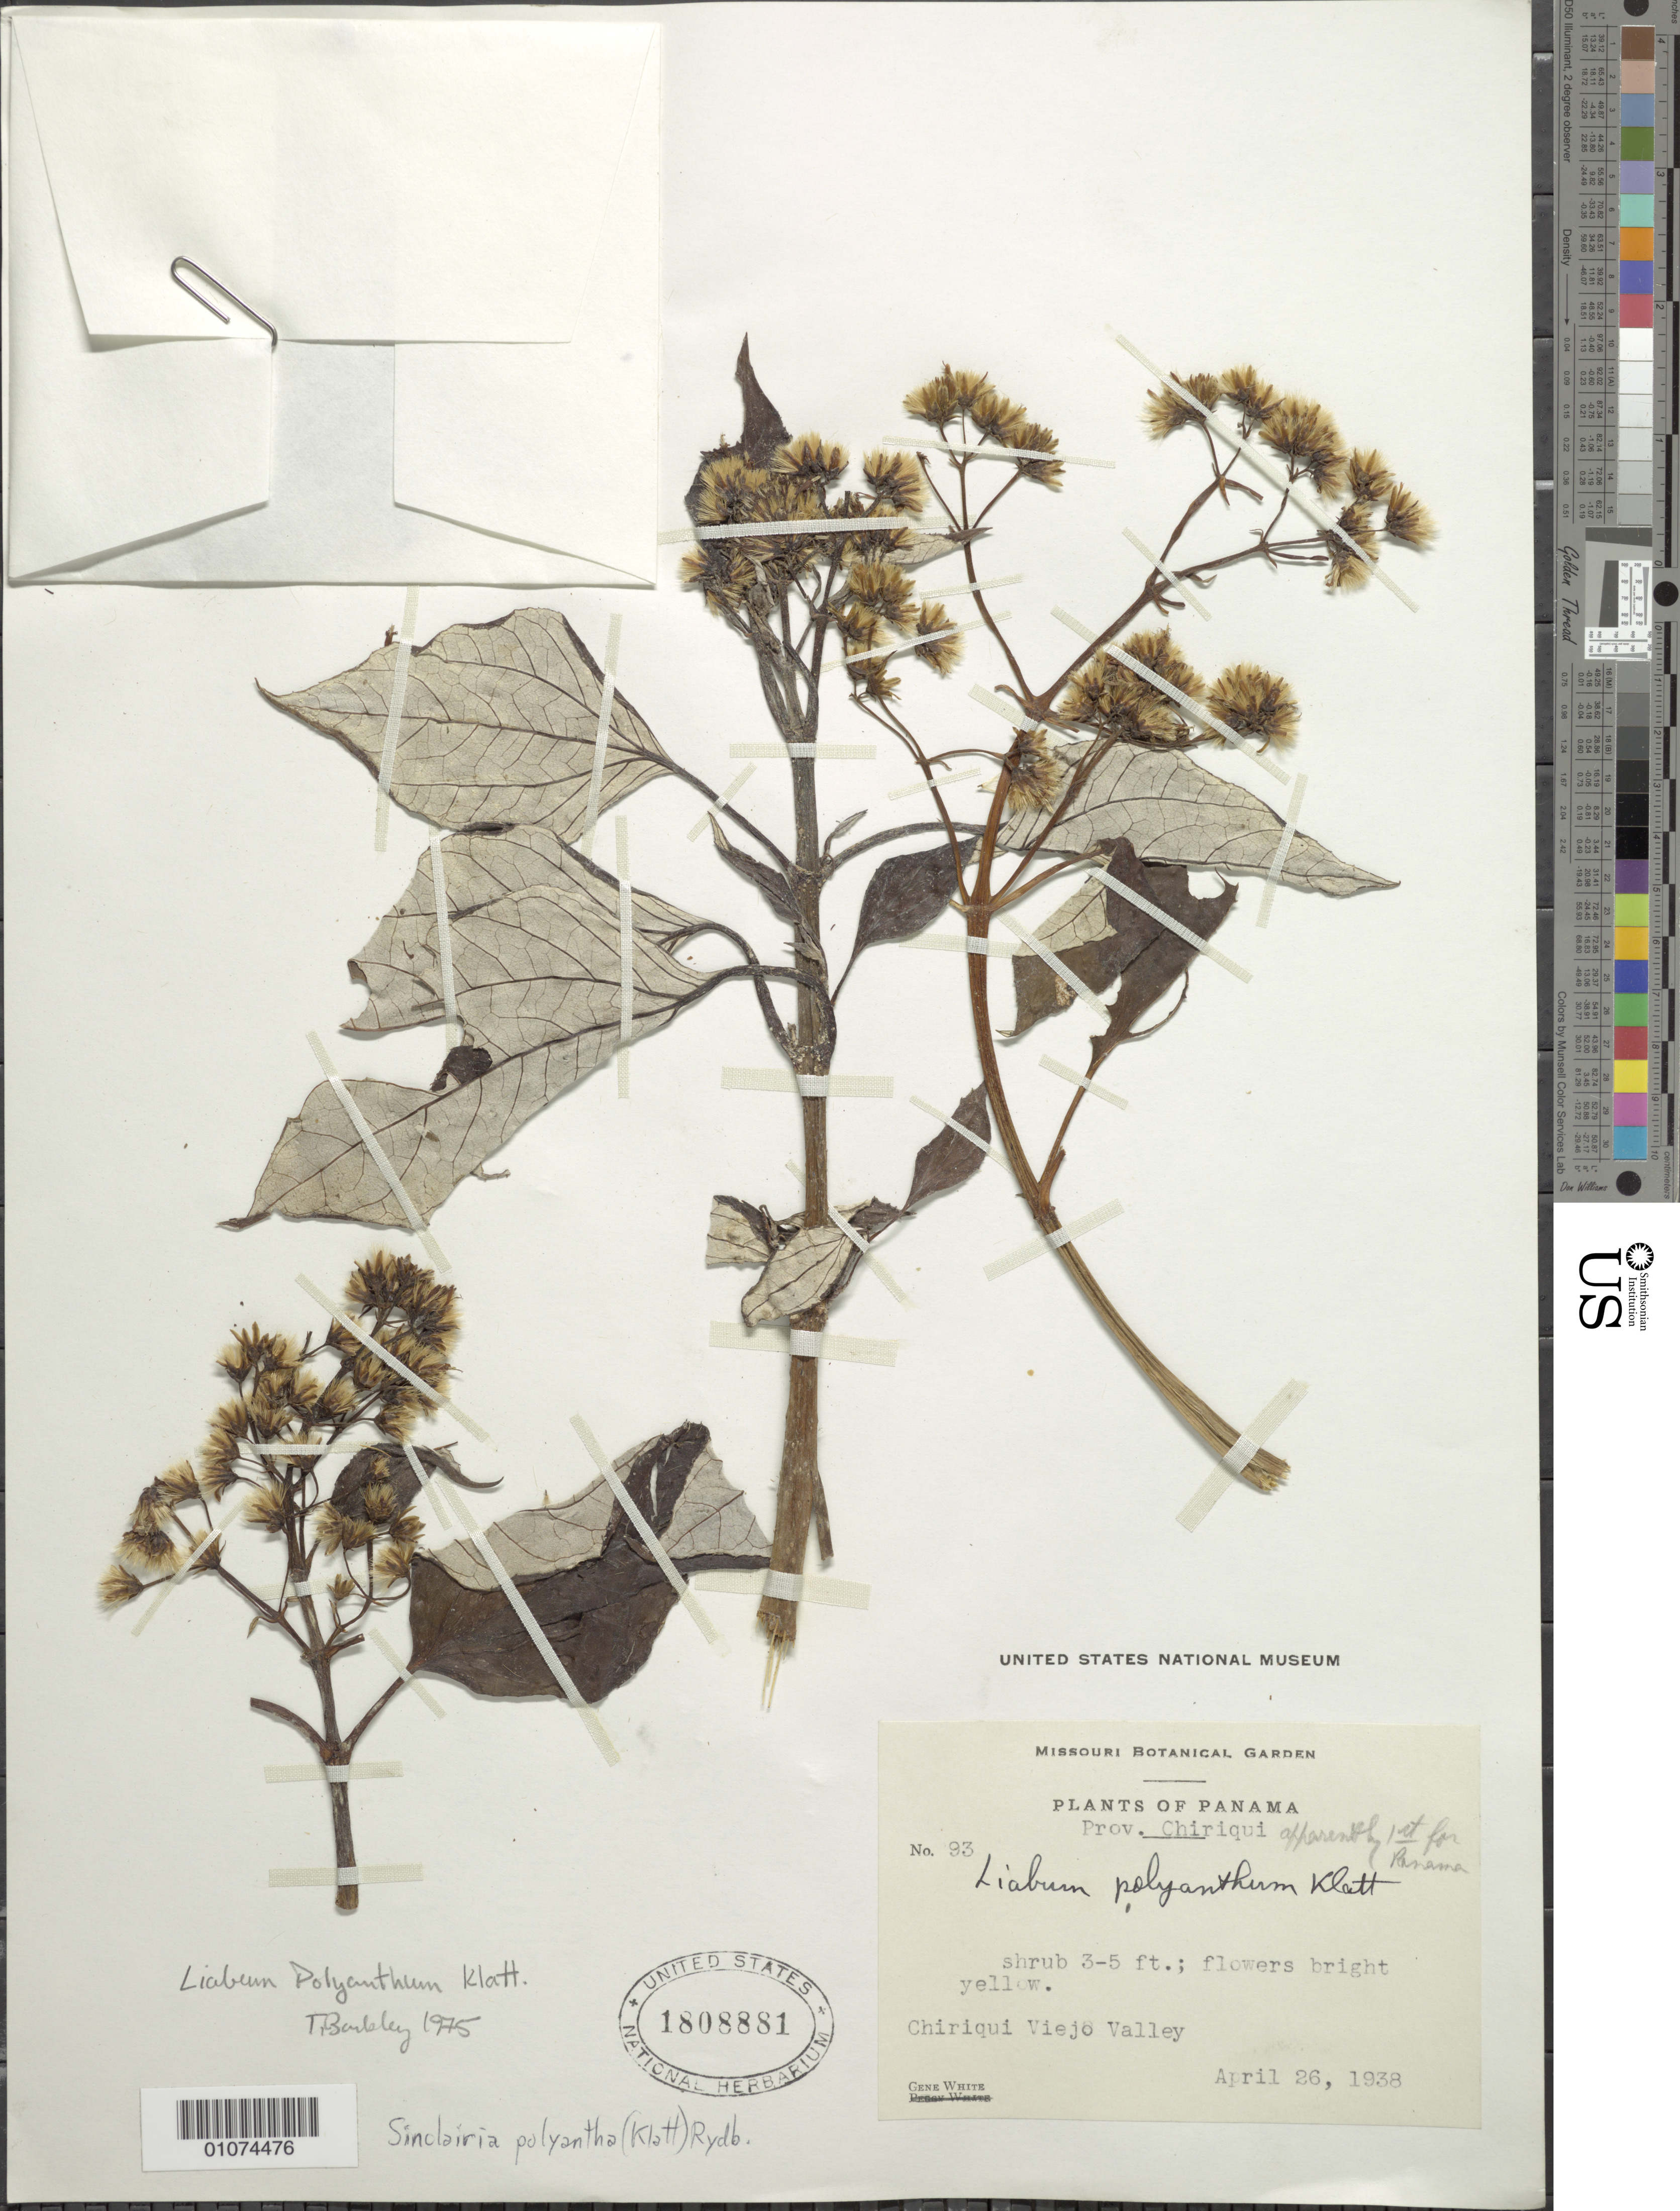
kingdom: Plantae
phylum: Tracheophyta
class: Magnoliopsida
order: Asterales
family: Asteraceae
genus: Sinclairia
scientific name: Sinclairia polyantha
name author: (Klatt) Rydb.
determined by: Baubley, --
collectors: G. White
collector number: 93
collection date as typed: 26 April 1938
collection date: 1938-04-26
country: Panama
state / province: Chiriqui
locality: Chiriqui viejo valley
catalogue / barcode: US 1808881